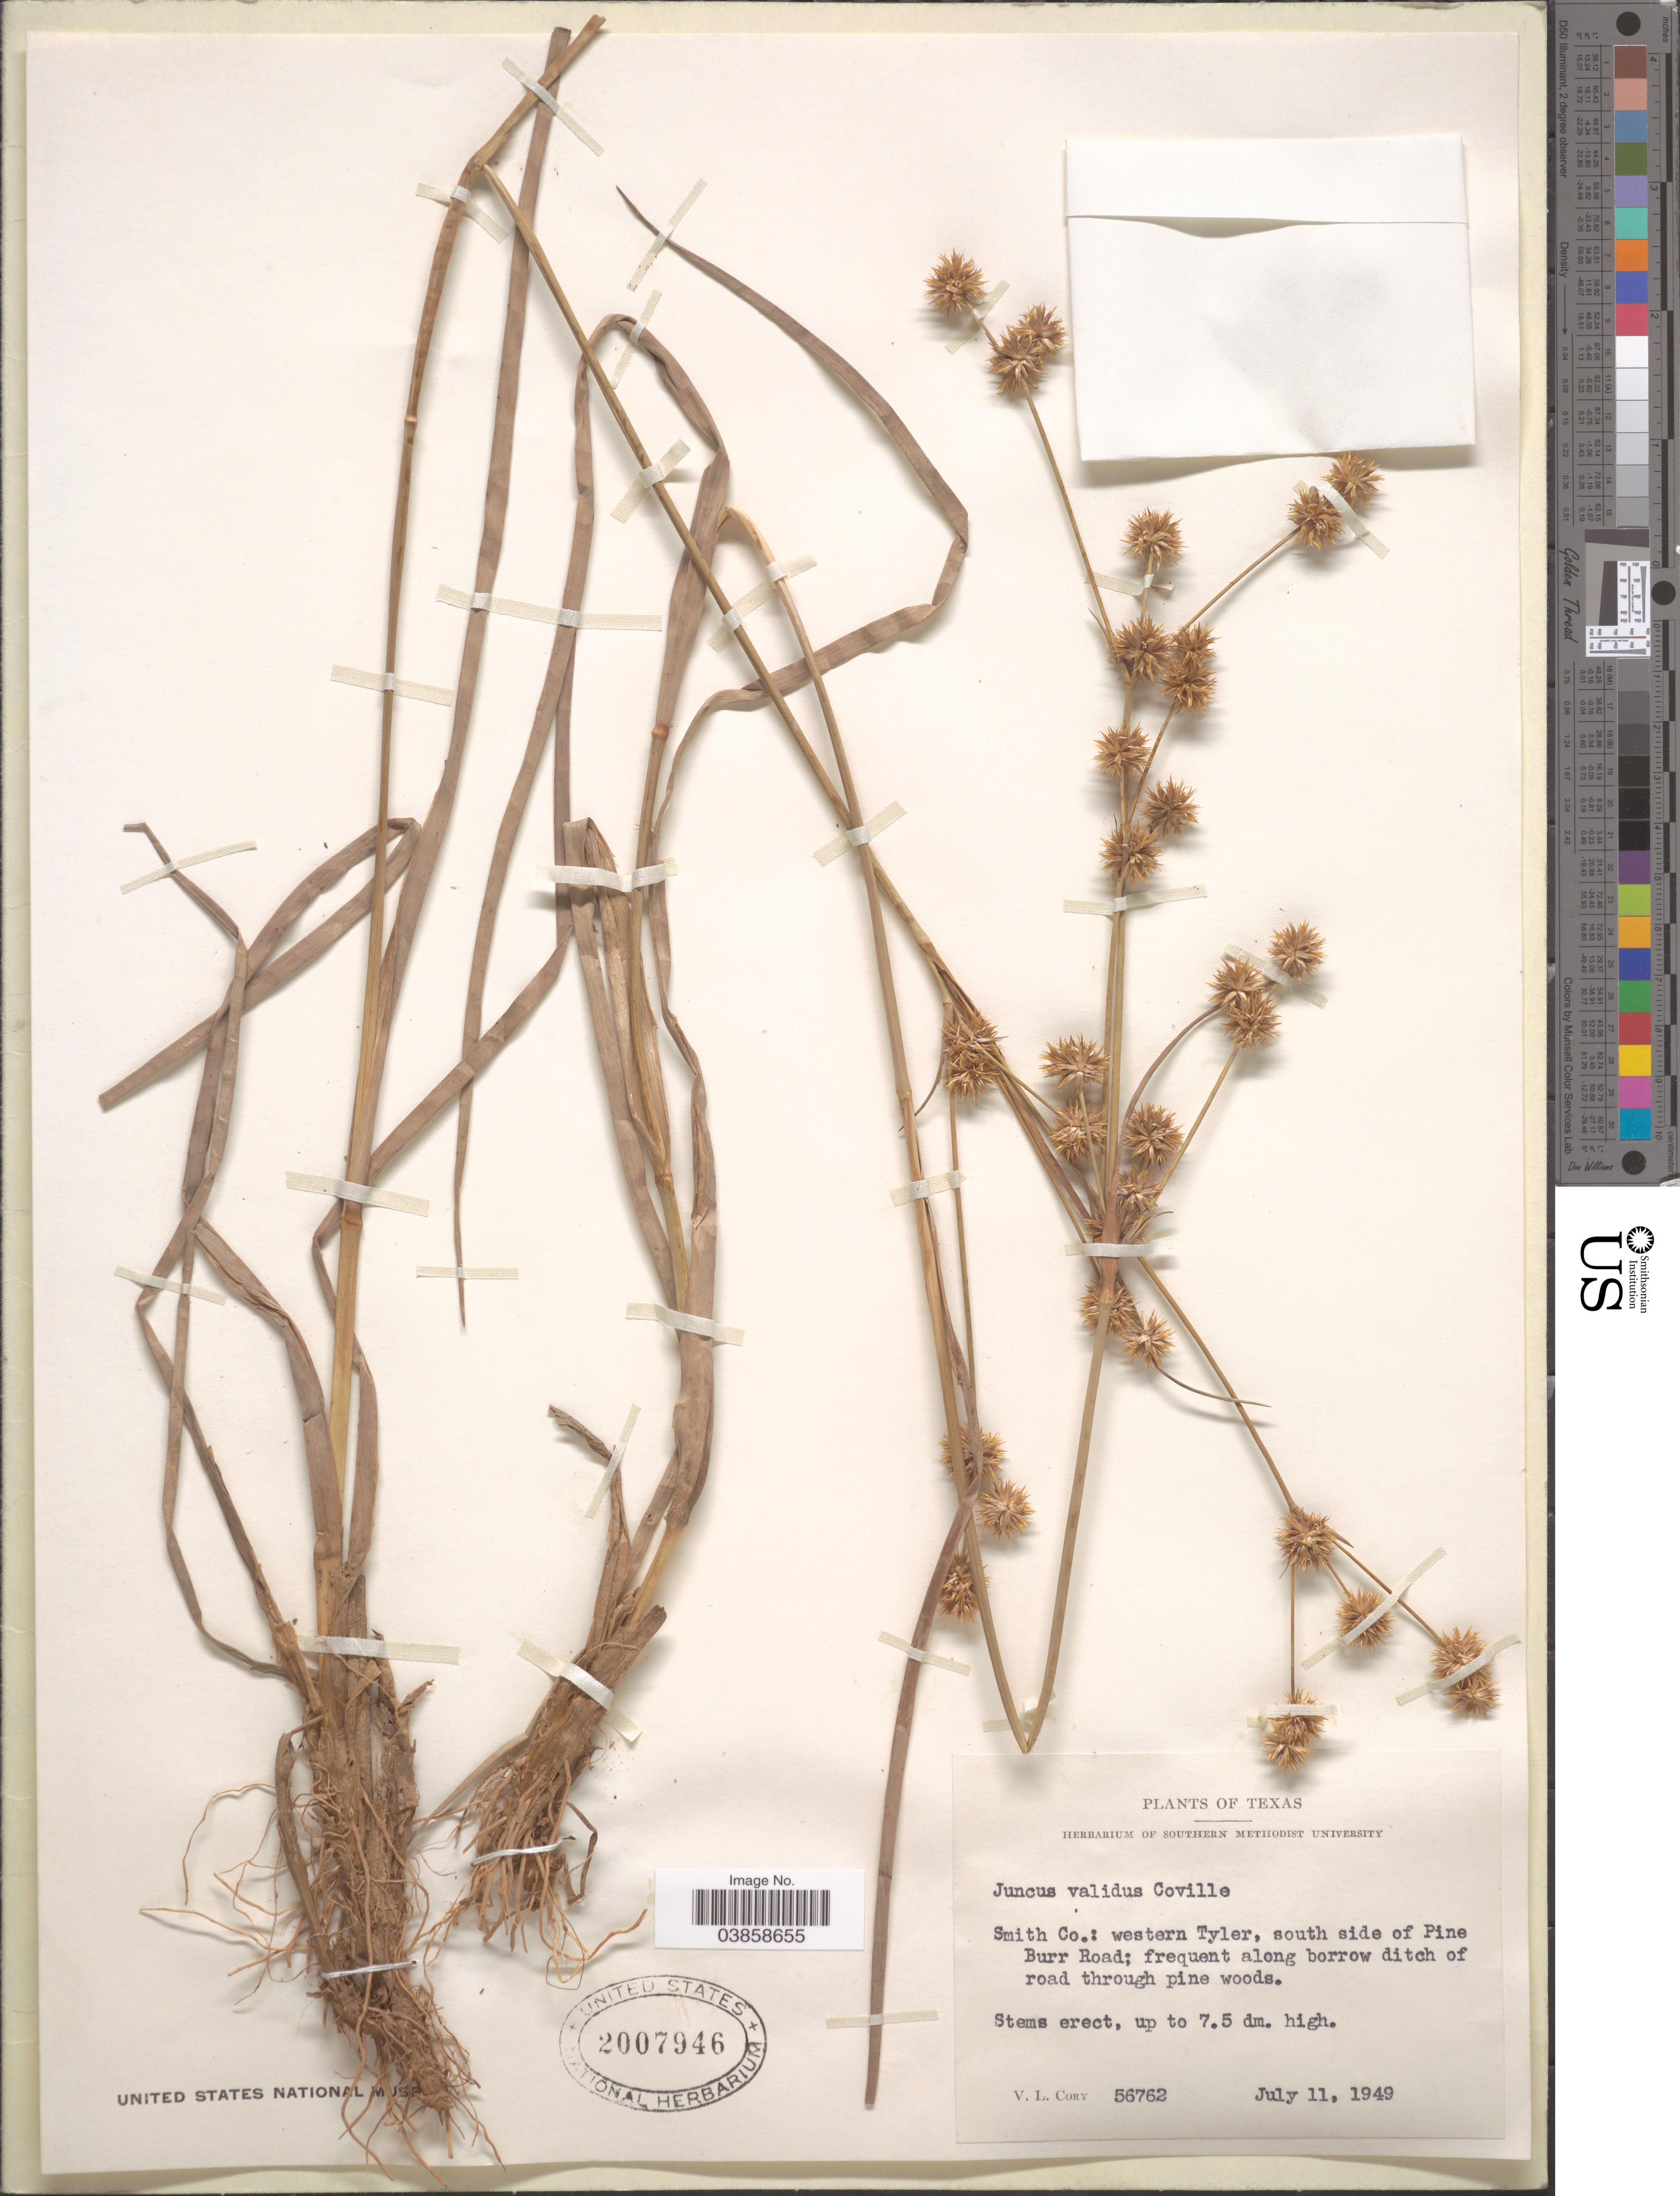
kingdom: Plantae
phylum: Tracheophyta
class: Liliopsida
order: Poales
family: Juncaceae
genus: Juncus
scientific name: Juncus validus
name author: Coville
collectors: V. Cory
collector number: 56762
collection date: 1949-07-11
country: United States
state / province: Texas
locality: Smith Co.: western Tyler, south side of Pine Burr Road.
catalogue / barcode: US 2007946